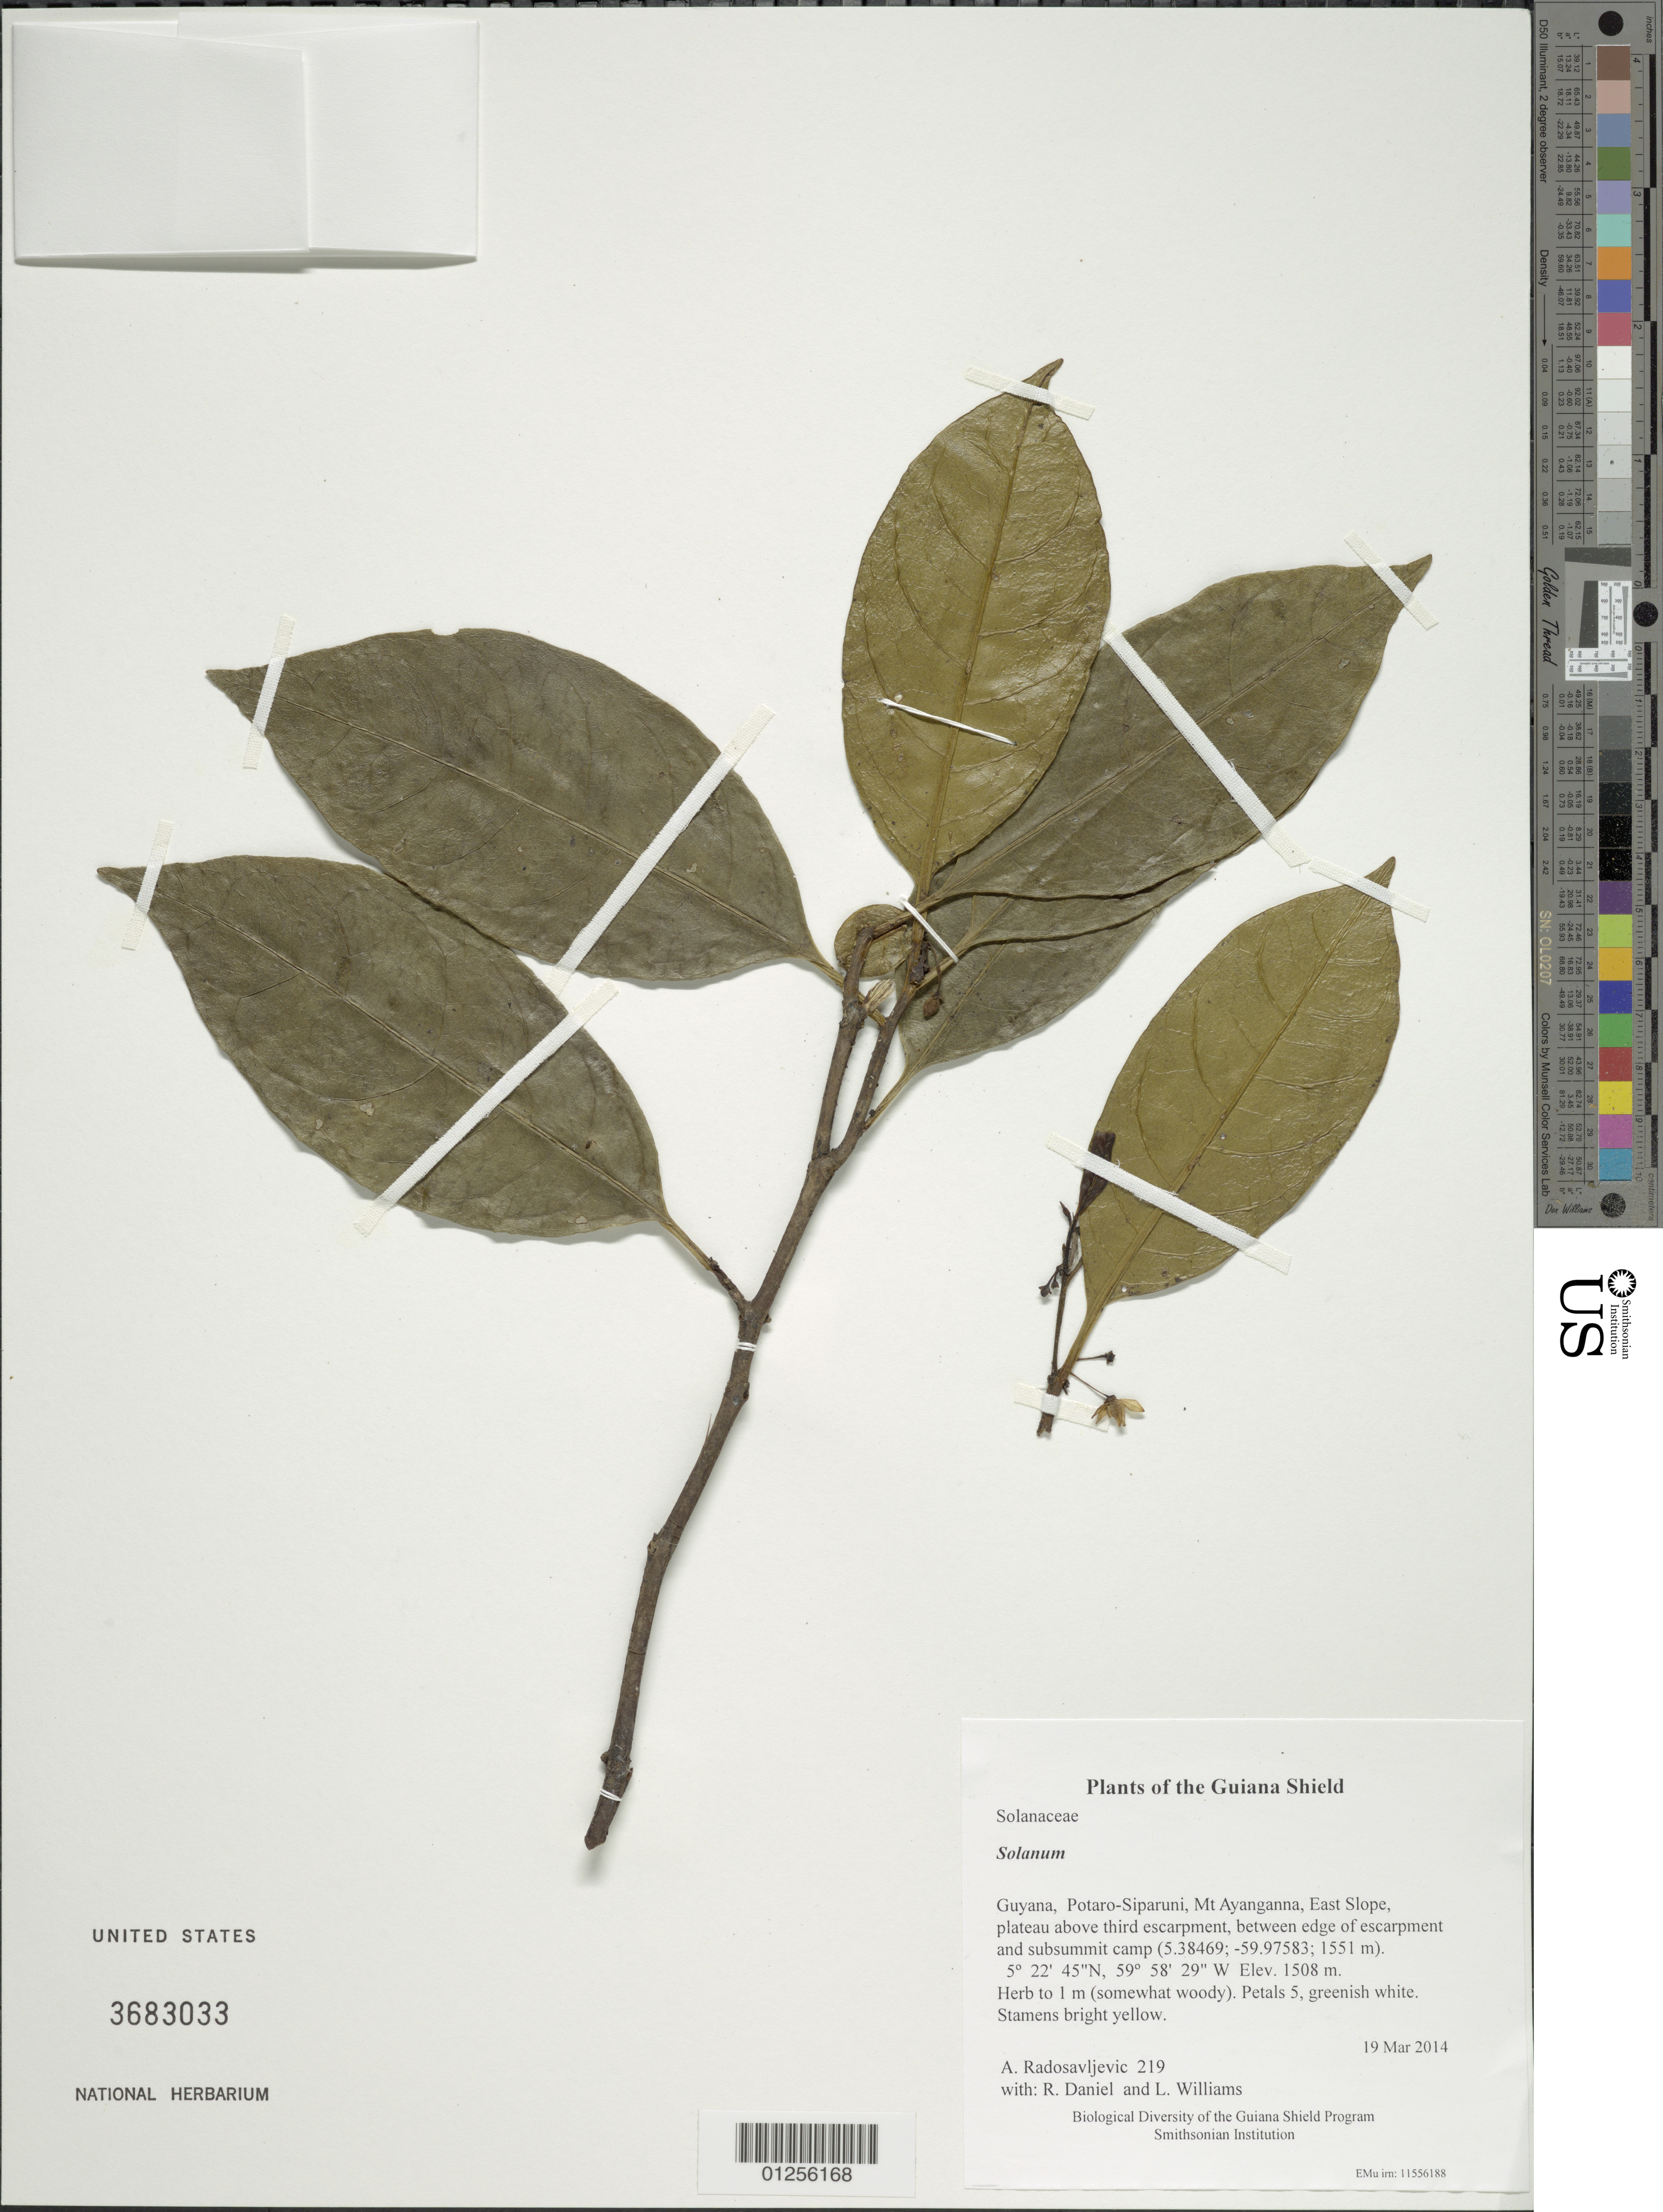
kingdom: Plantae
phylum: Tracheophyta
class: Magnoliopsida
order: Solanales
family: Solanaceae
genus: Lycianthes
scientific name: Lycianthes sp.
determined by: Knapp, S. D.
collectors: A. Radosavljevic, R. Daniel & L. Williams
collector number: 219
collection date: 2014-03-19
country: Guyana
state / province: Potaro-Siparuni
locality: Mt Ayanganna, East Slope, plateau above third escarpment, between edge of escarpment and subsummit camp (5.38469; -59.97583; 1551 m).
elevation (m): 1508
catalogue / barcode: US 3683033